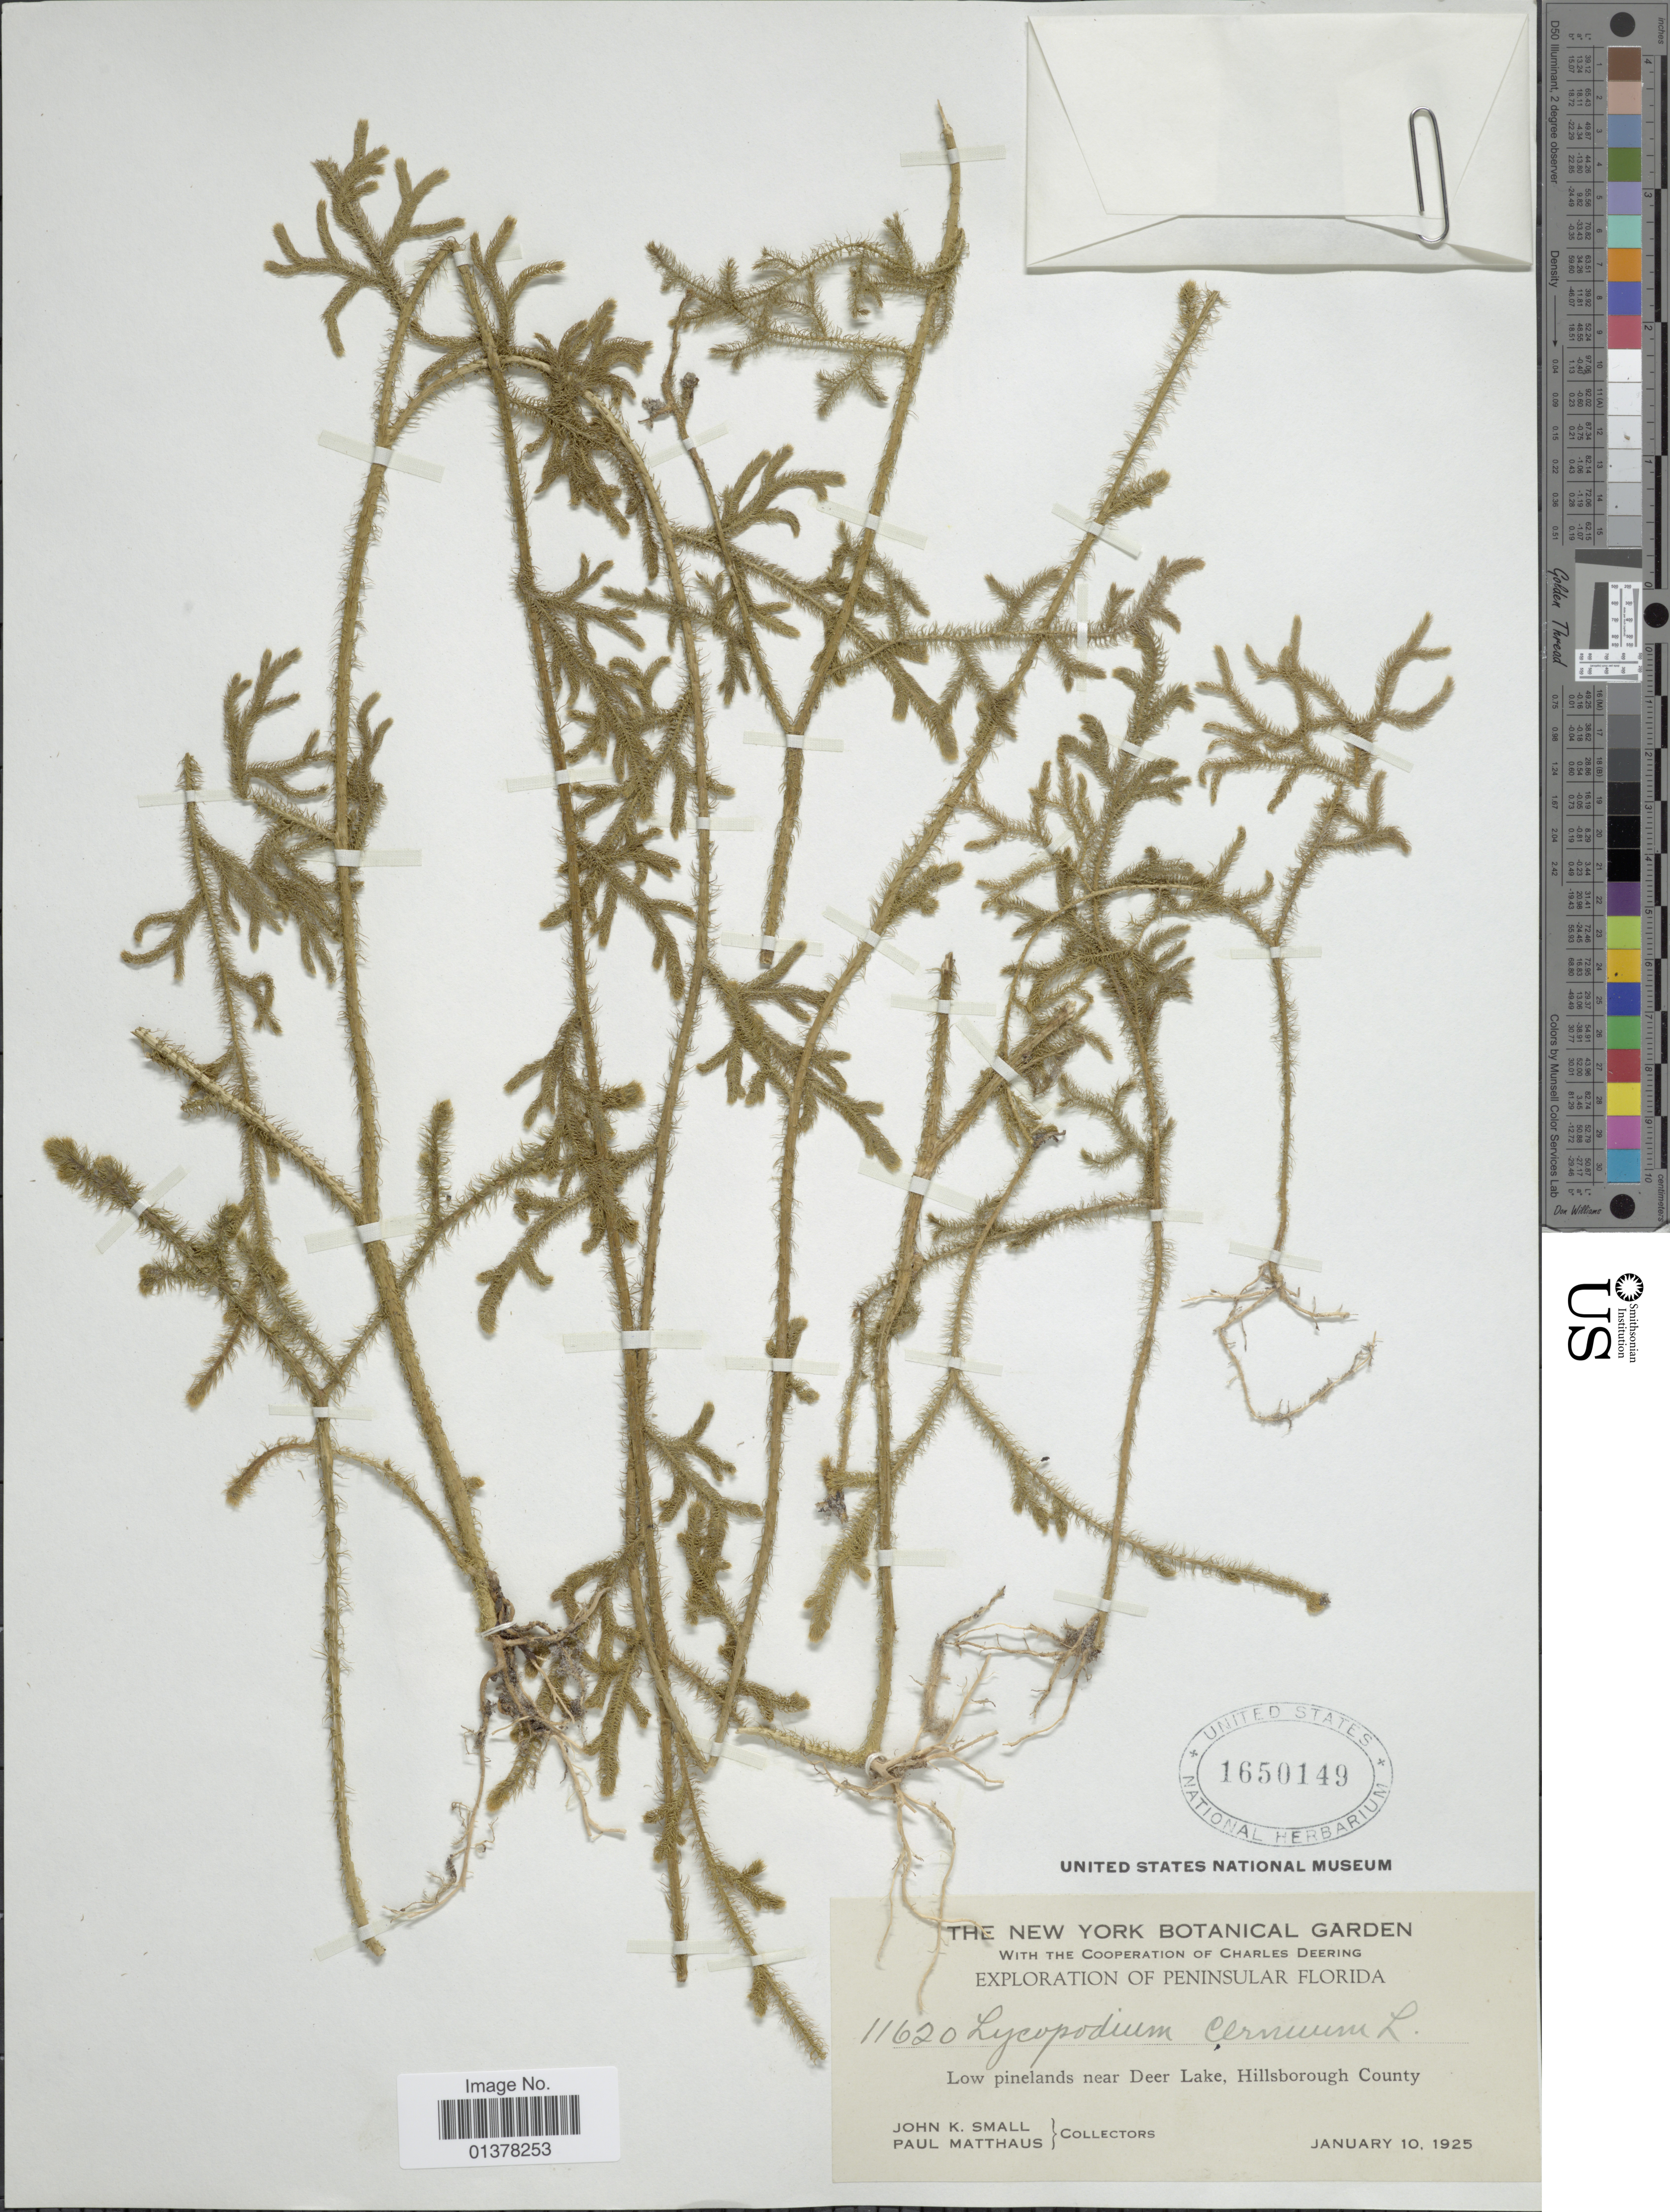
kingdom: Plantae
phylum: Tracheophyta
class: Lycopodiopsida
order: Lycopodiales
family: Lycopodiaceae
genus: Palhinhaea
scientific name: Palhinhaea cernua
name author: (L.) Vasc. & Franco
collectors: J. K. Small & P. Matthaus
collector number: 11620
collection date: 1925-01-10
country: United States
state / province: Florida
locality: Low pinelands near Deer Lake, Hillsborough County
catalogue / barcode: US 1650149